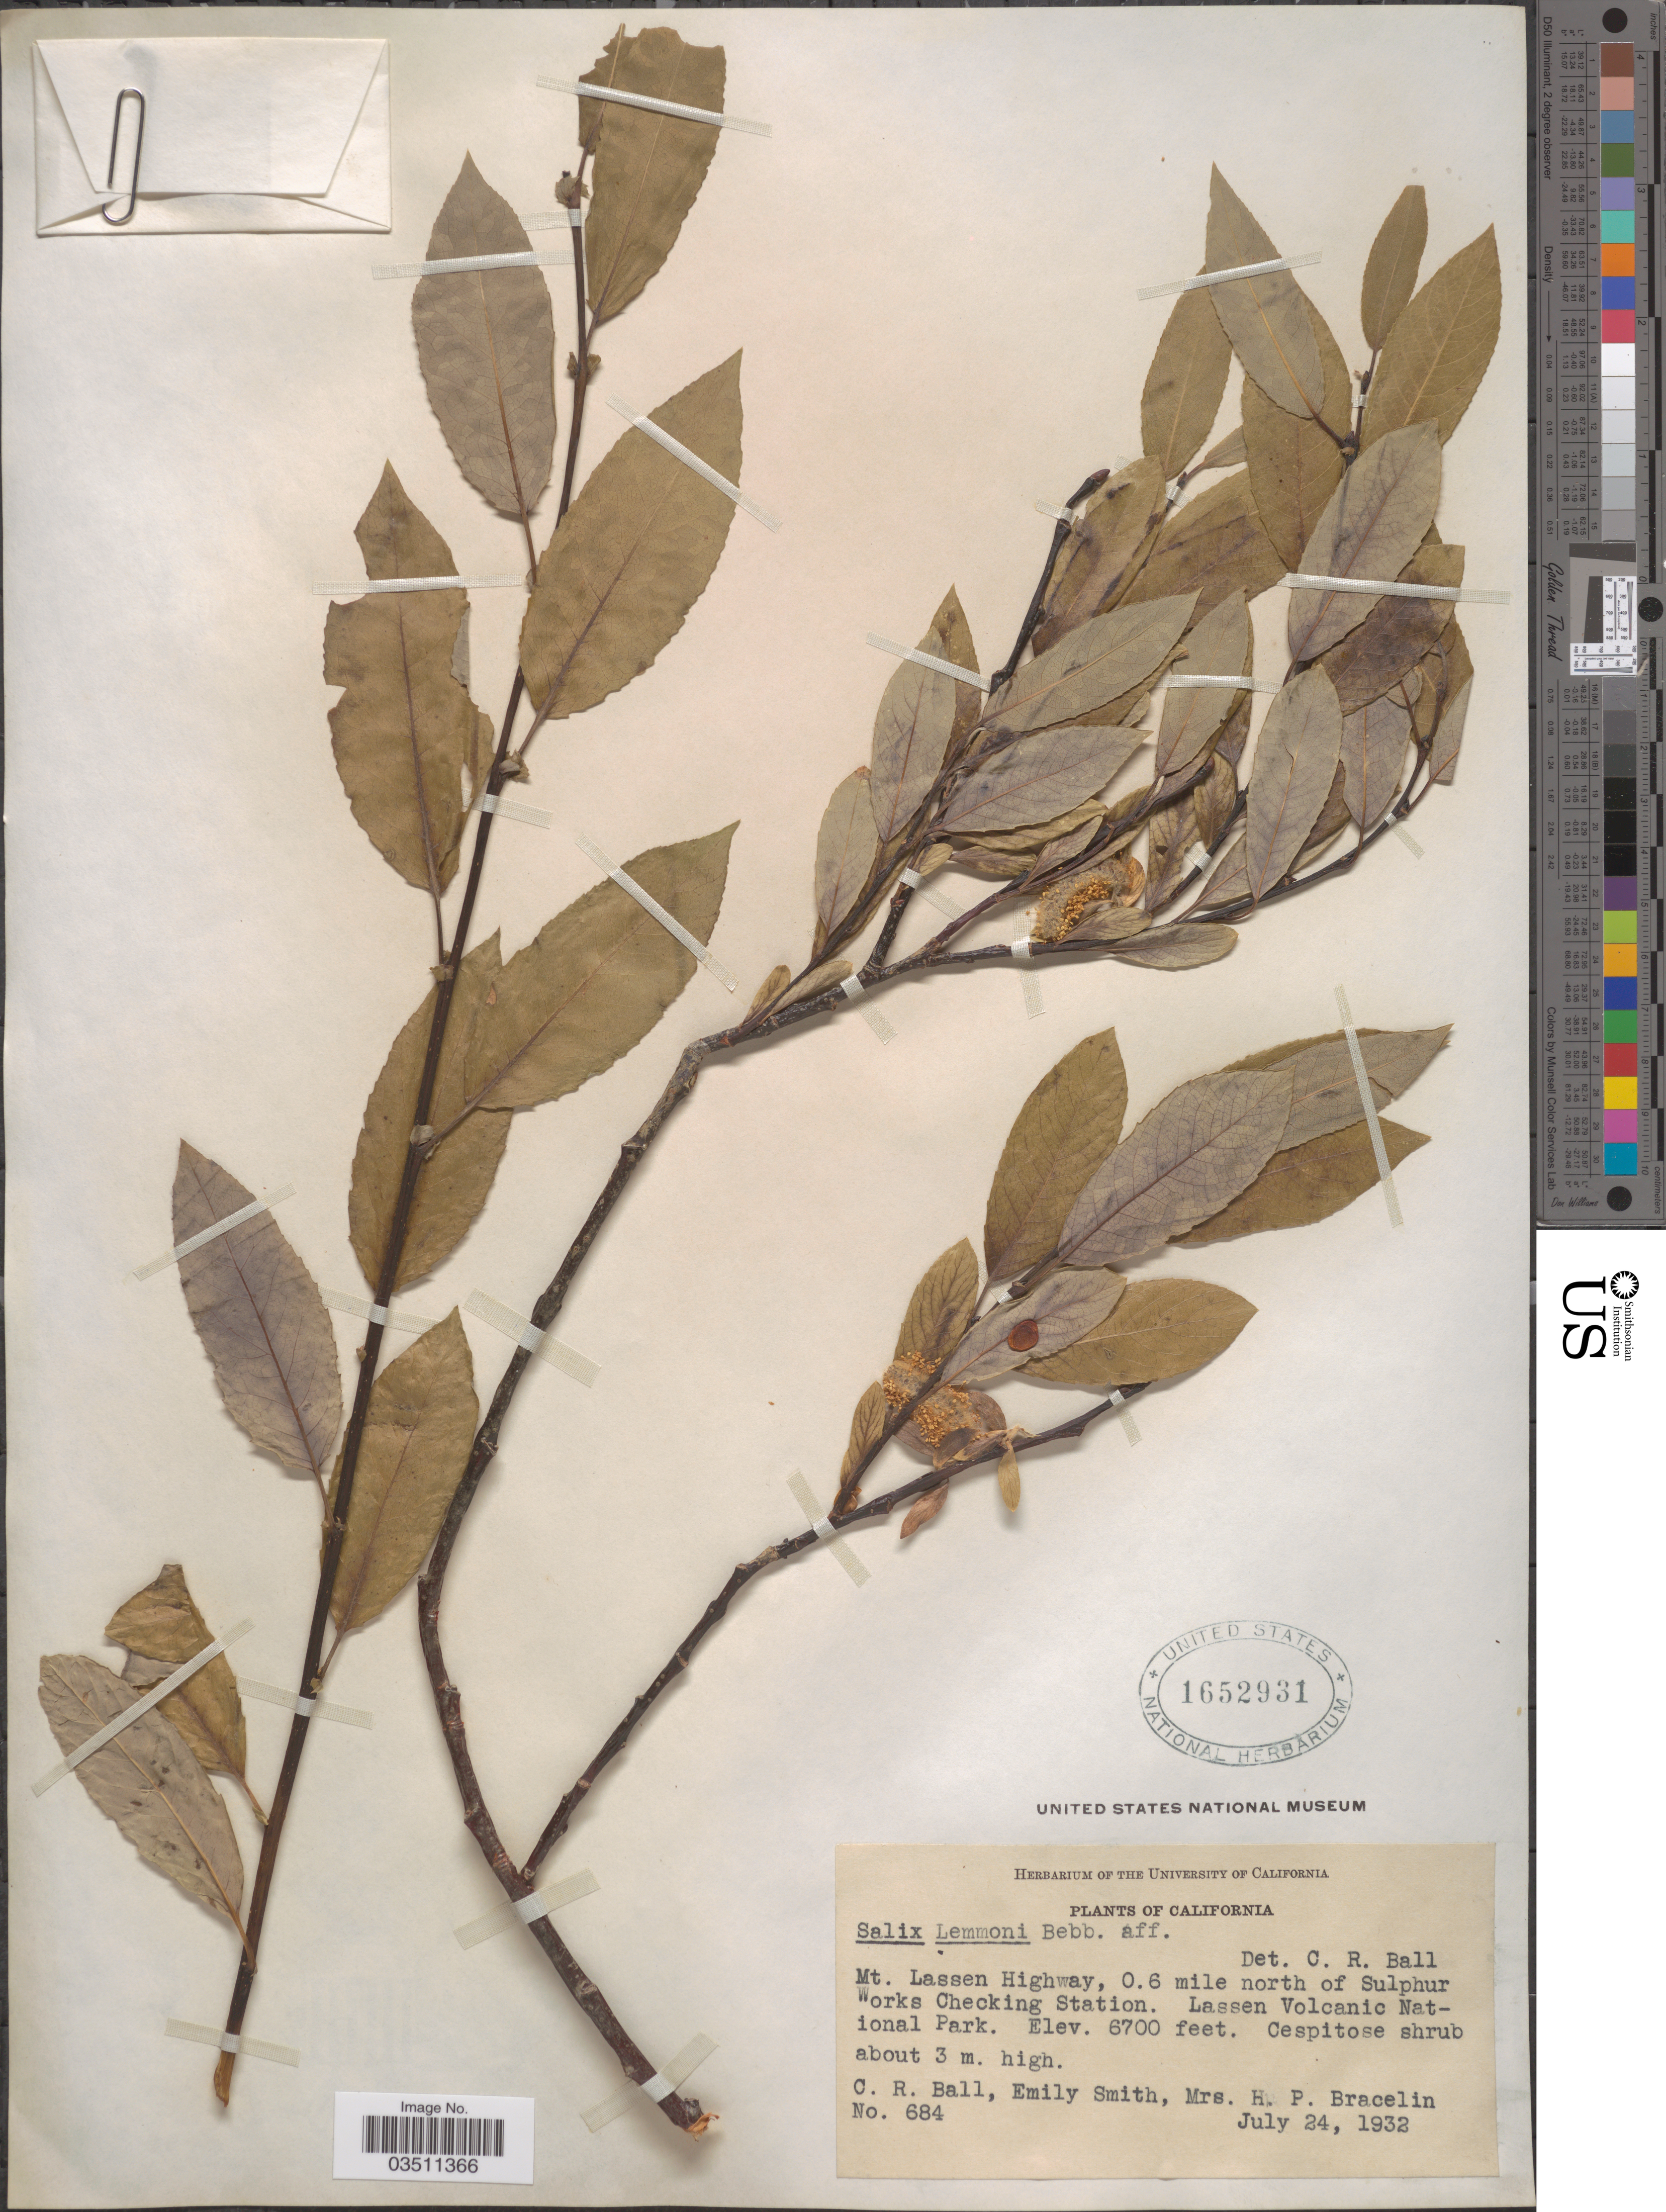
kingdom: Plantae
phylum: Tracheophyta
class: Magnoliopsida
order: Malpighiales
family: Salicaceae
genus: Salix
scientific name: Salix lemmonii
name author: Bebb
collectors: C. R. Ball, E. Smith & H. Bracelin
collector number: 684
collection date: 1932-07-24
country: United States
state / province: California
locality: Mt. Lassen Highway, 0.6 mile north of Sulphur Works Checking Station. Lassen Volcanic National Park.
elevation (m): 2042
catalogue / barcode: US 1652931